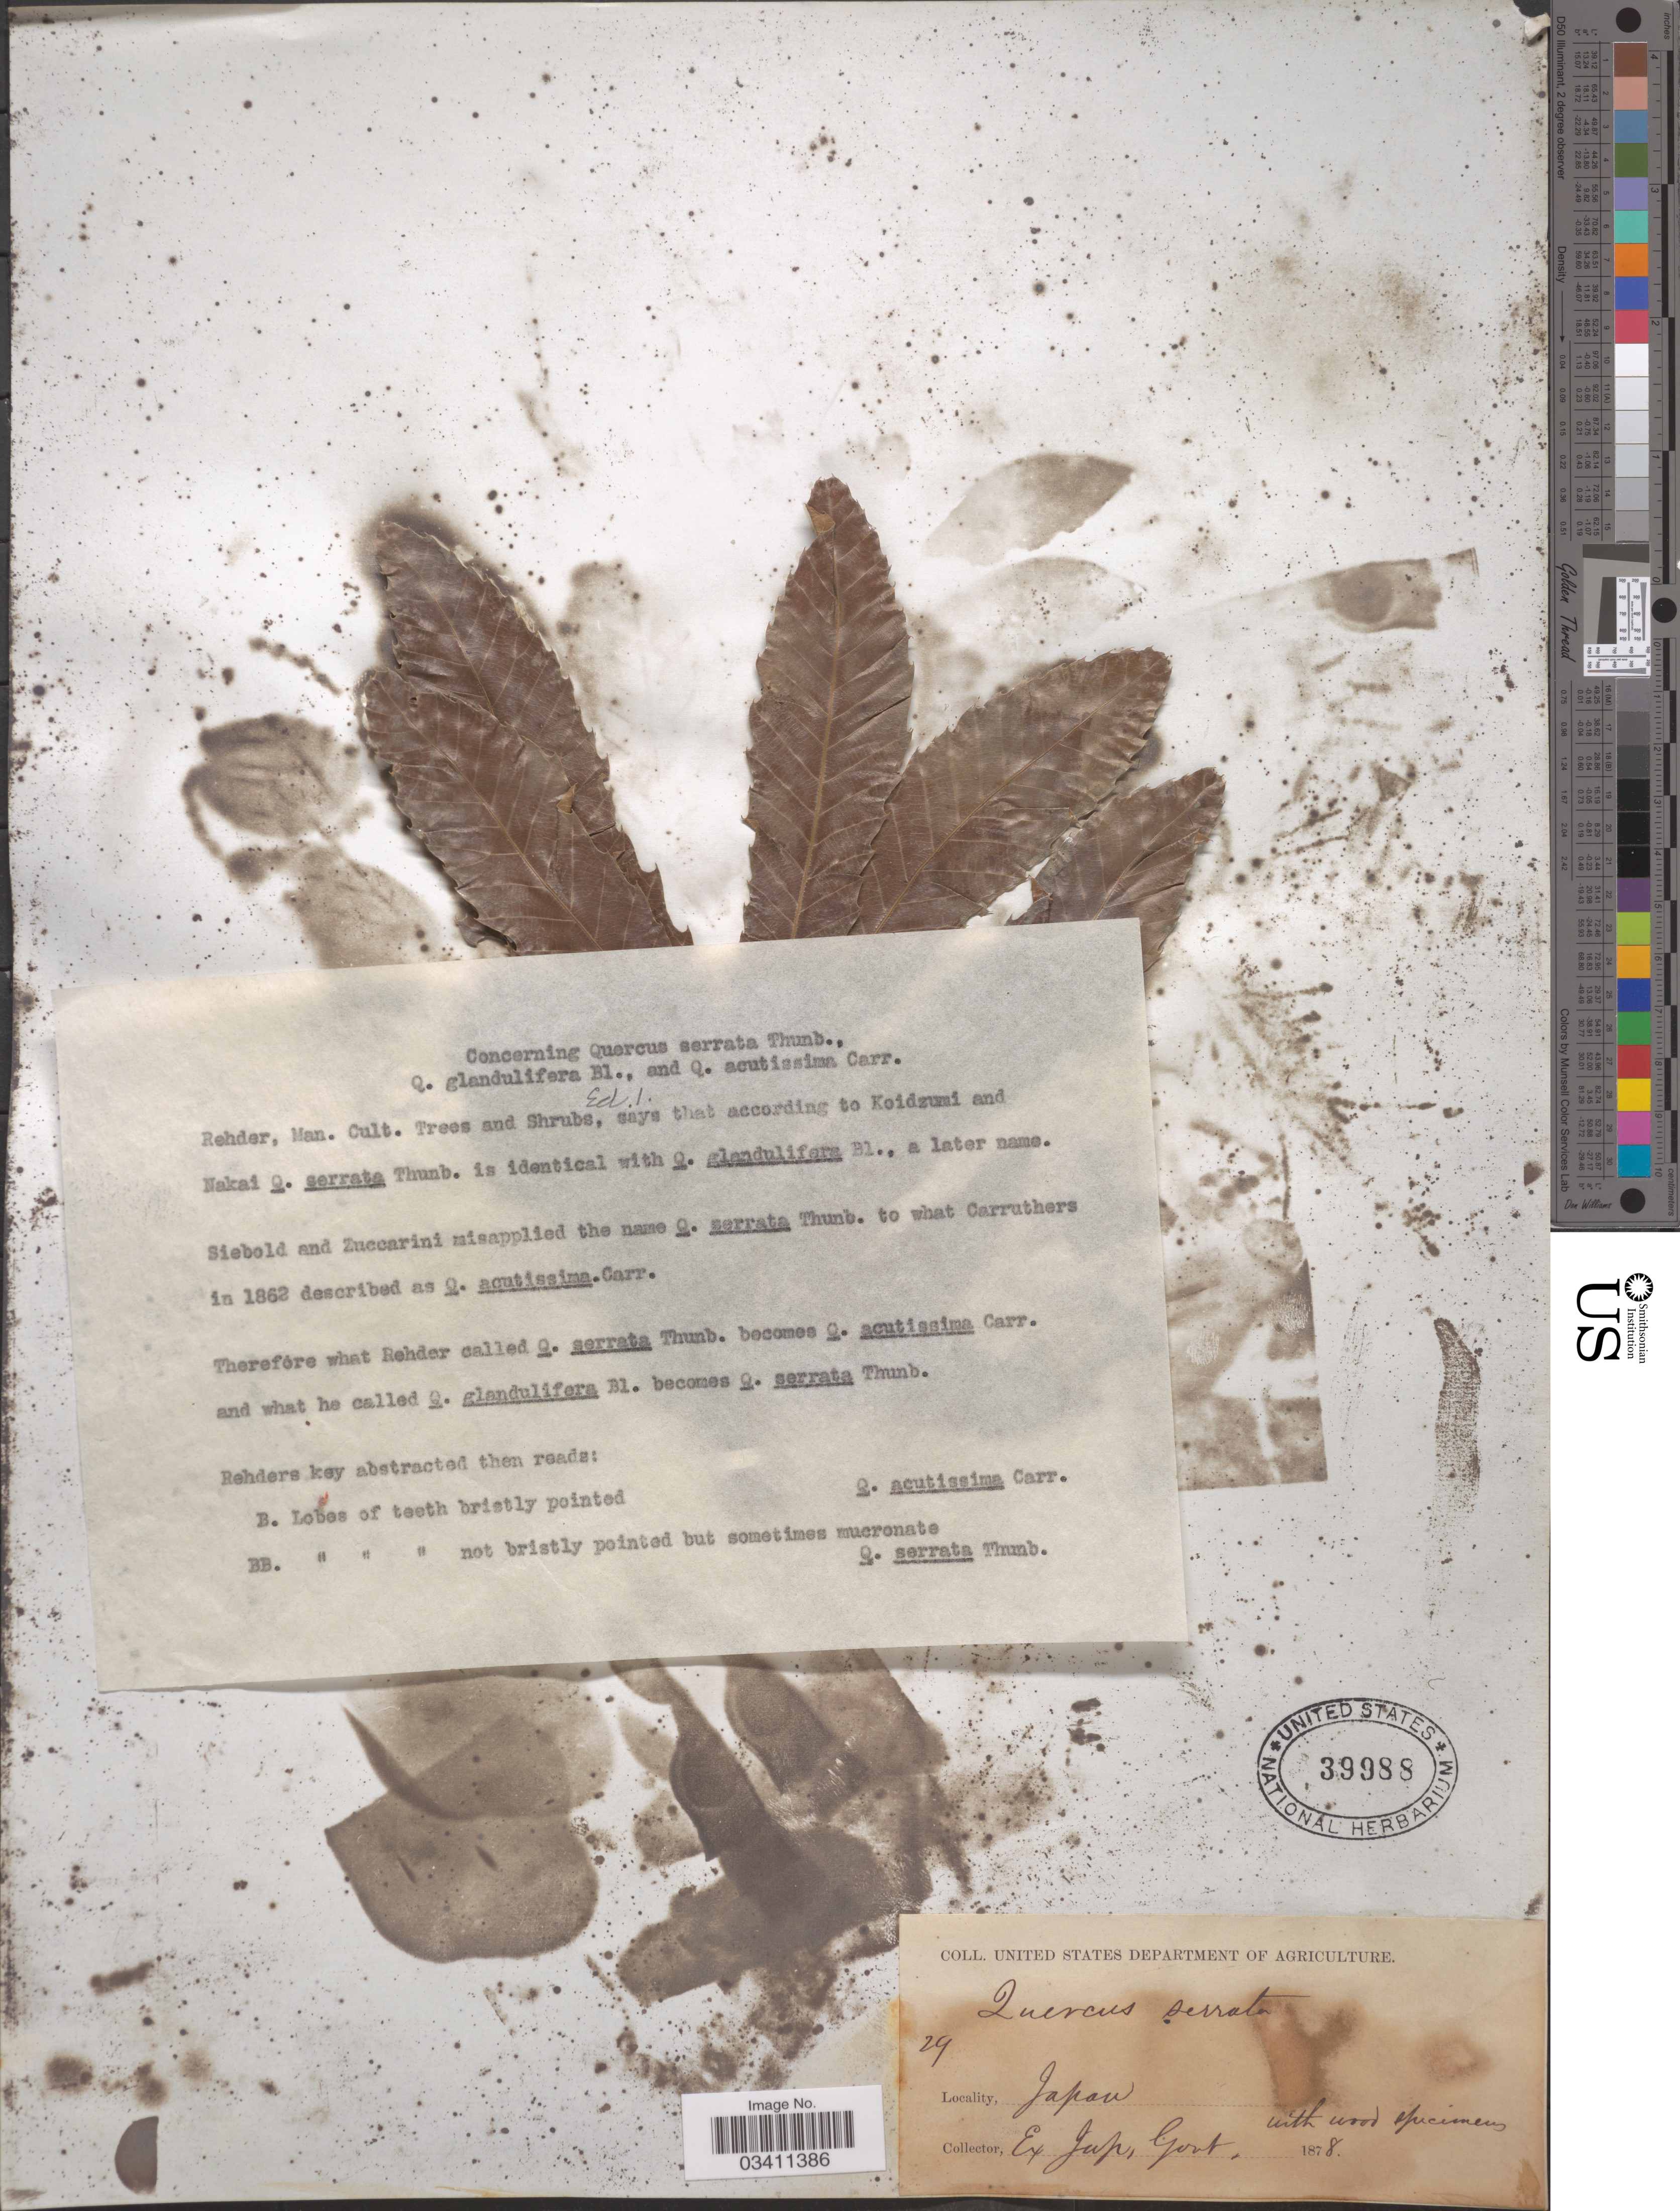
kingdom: Plantae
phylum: Tracheophyta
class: Magnoliopsida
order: Fagales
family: Fagaceae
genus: Quercus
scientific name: Quercus acutissima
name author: Carruth.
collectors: ex. Jap. Govt.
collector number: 29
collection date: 1878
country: Japan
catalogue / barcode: US 39988